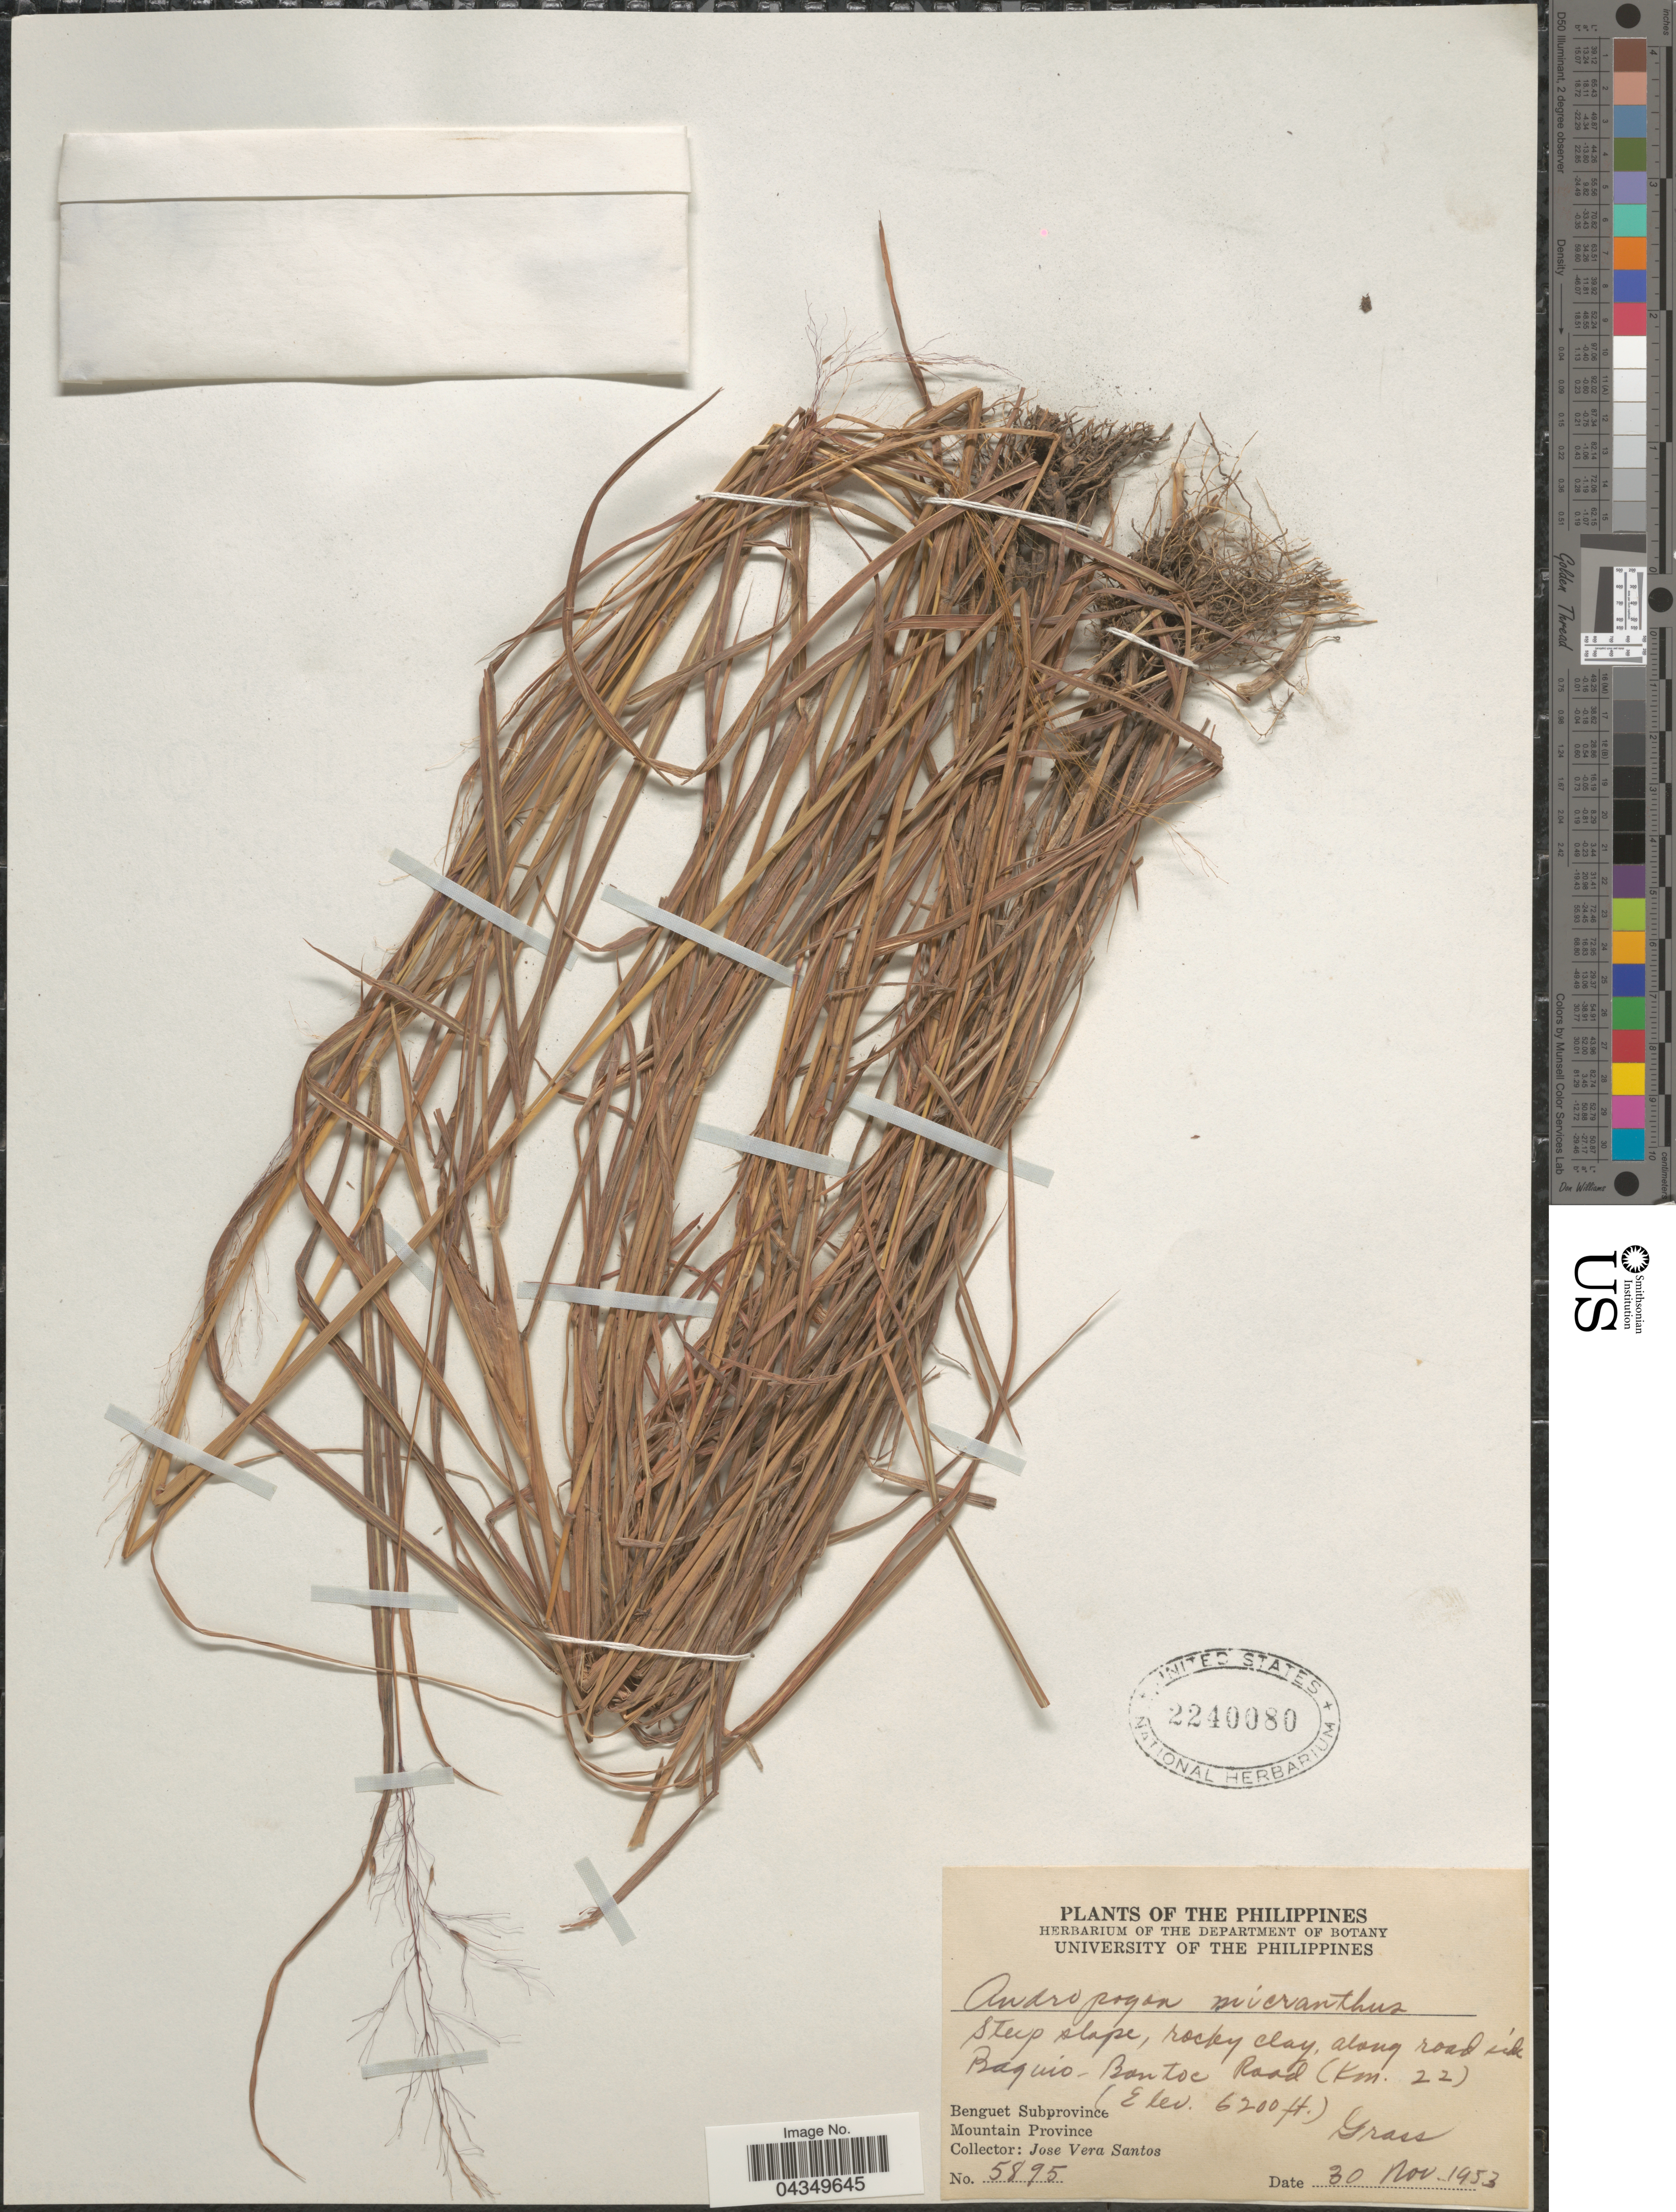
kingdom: Plantae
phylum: Tracheophyta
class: Liliopsida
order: Poales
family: Poaceae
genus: Capillipedium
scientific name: Capillipedium parviflorum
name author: (R. Br.) Stapf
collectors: J. V. Santos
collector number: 5895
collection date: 1953-11-30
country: Philippines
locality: Steep slope, rocky clay, along road side Baguio - Bantoc Road (Km. 22). Benguet Subprovince. Mountain Province.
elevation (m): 1890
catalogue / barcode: US 2240080